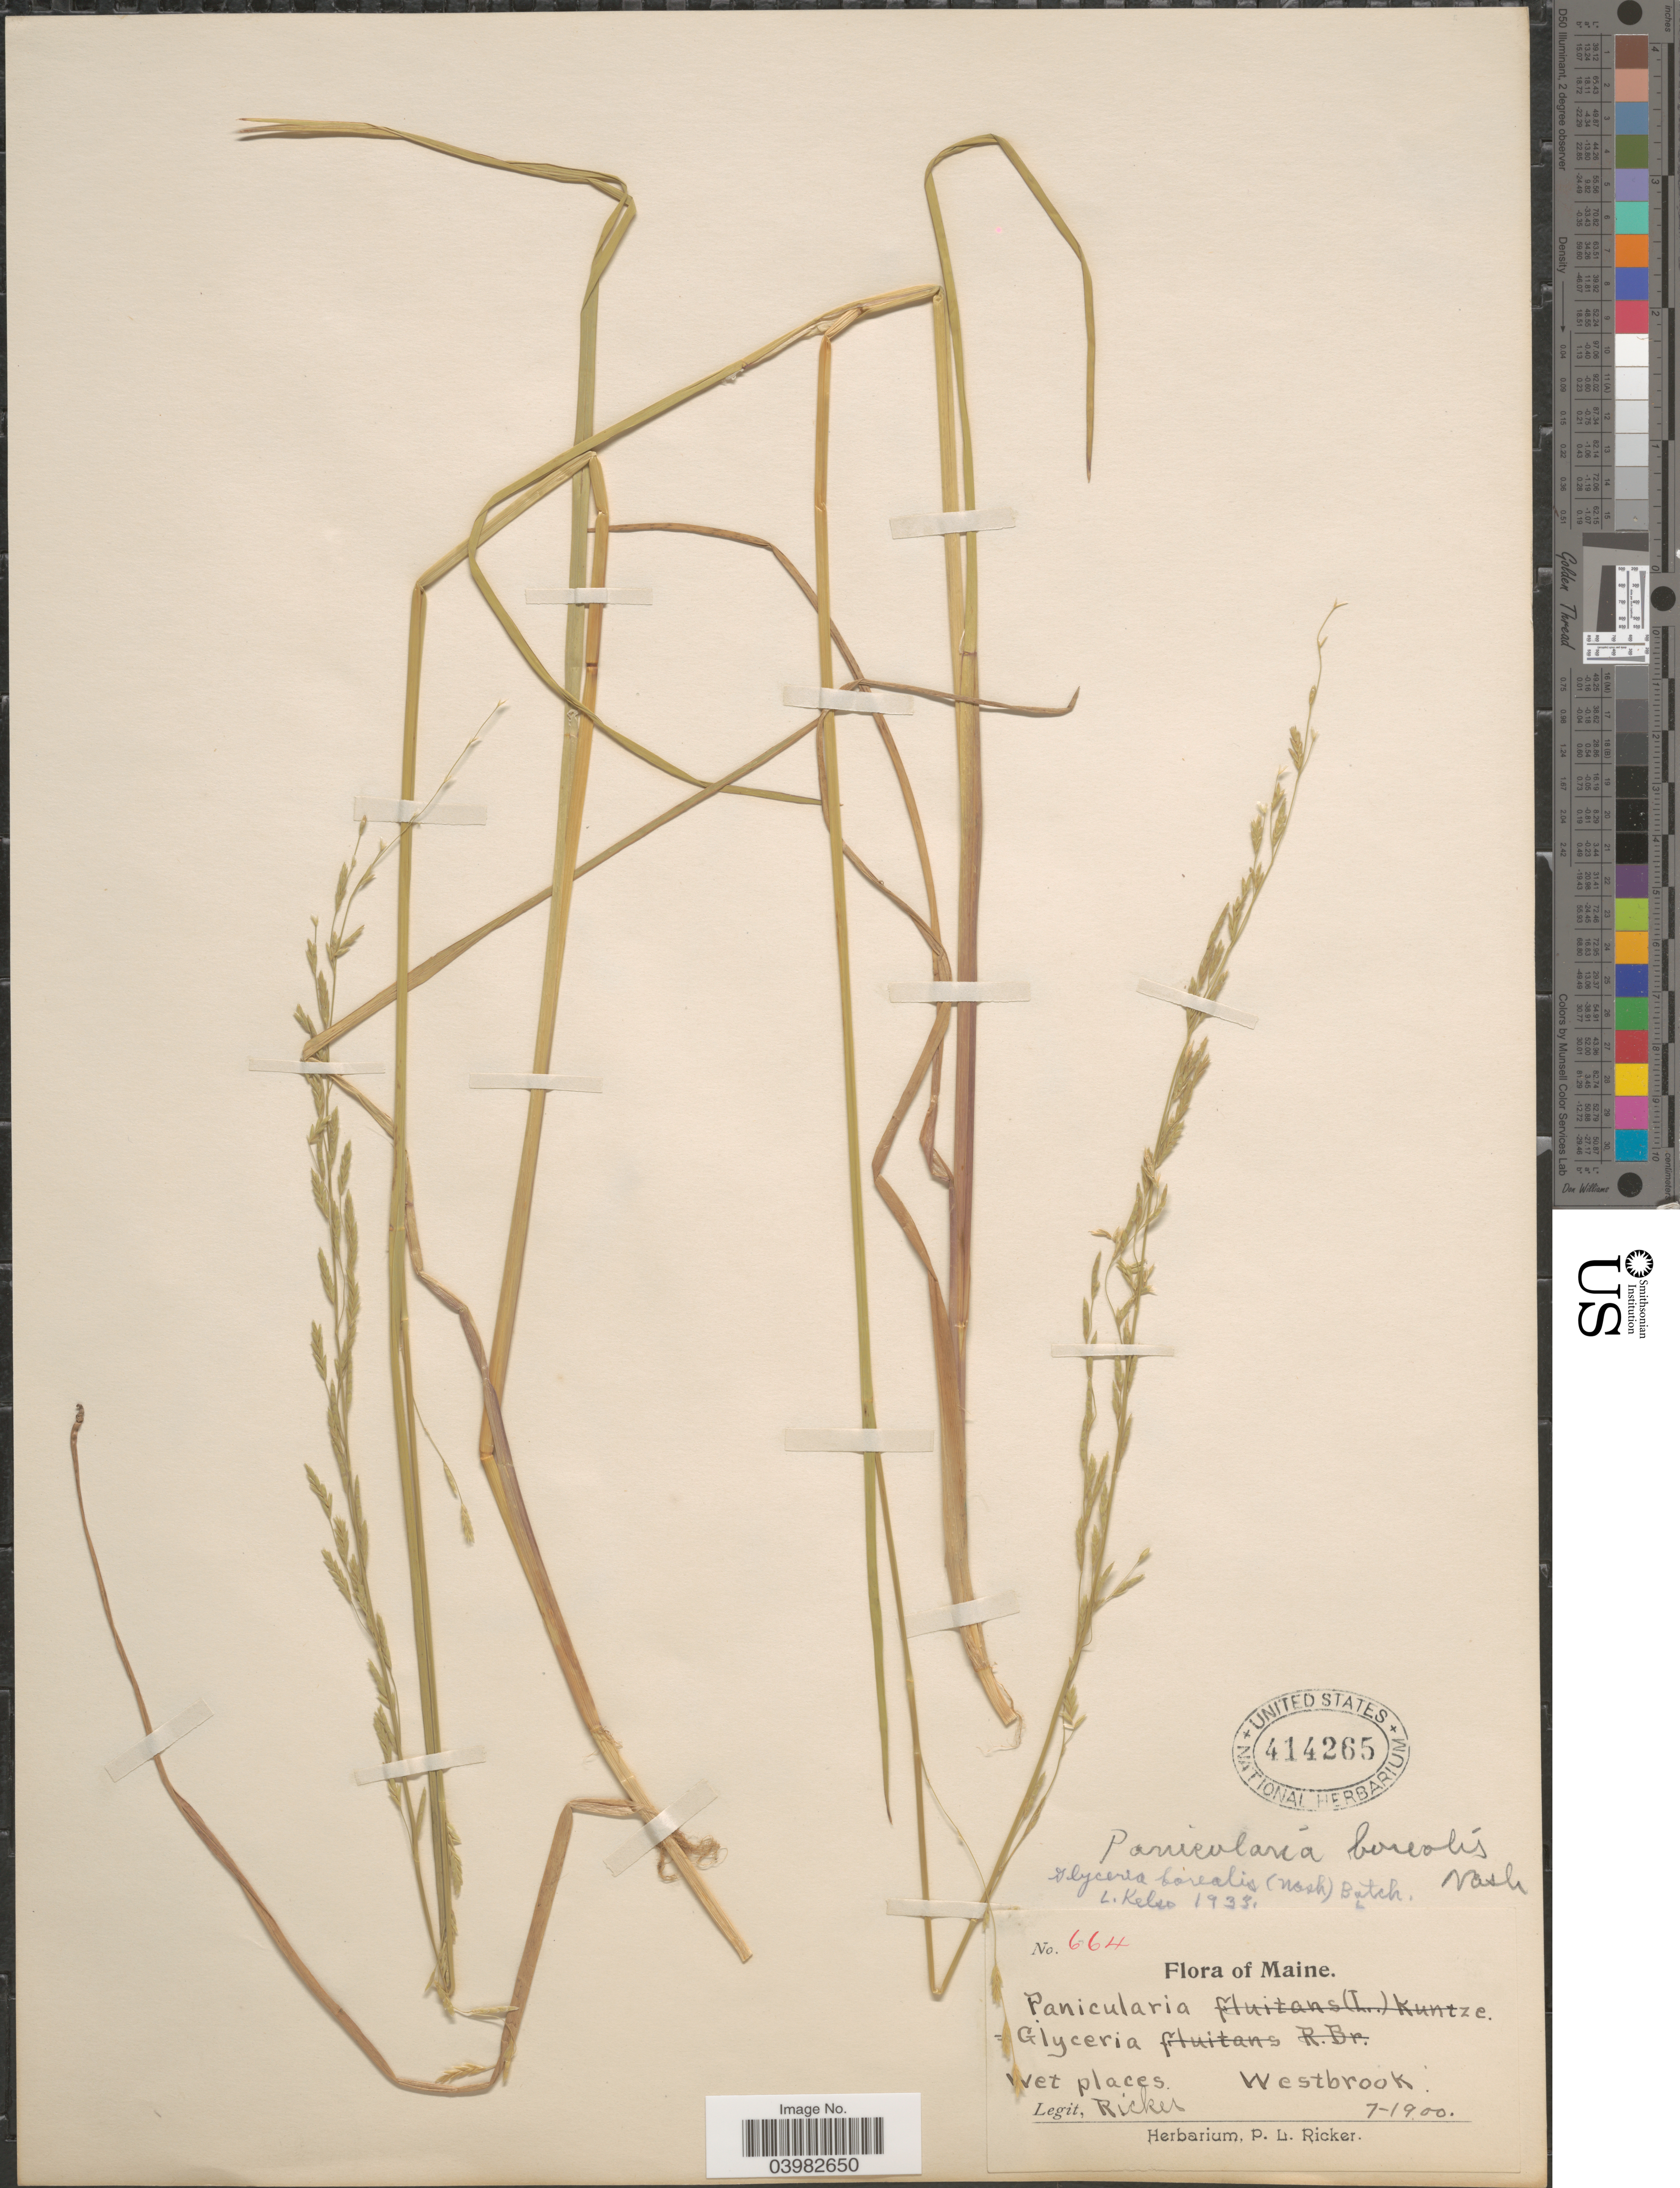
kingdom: Plantae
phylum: Tracheophyta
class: Liliopsida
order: Poales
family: Poaceae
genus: Glyceria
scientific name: Glyceria borealis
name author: (Nash) Batchelder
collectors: P. Ricker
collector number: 664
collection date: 1900-07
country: United States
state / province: Maine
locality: Westbrook.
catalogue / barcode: US 414265